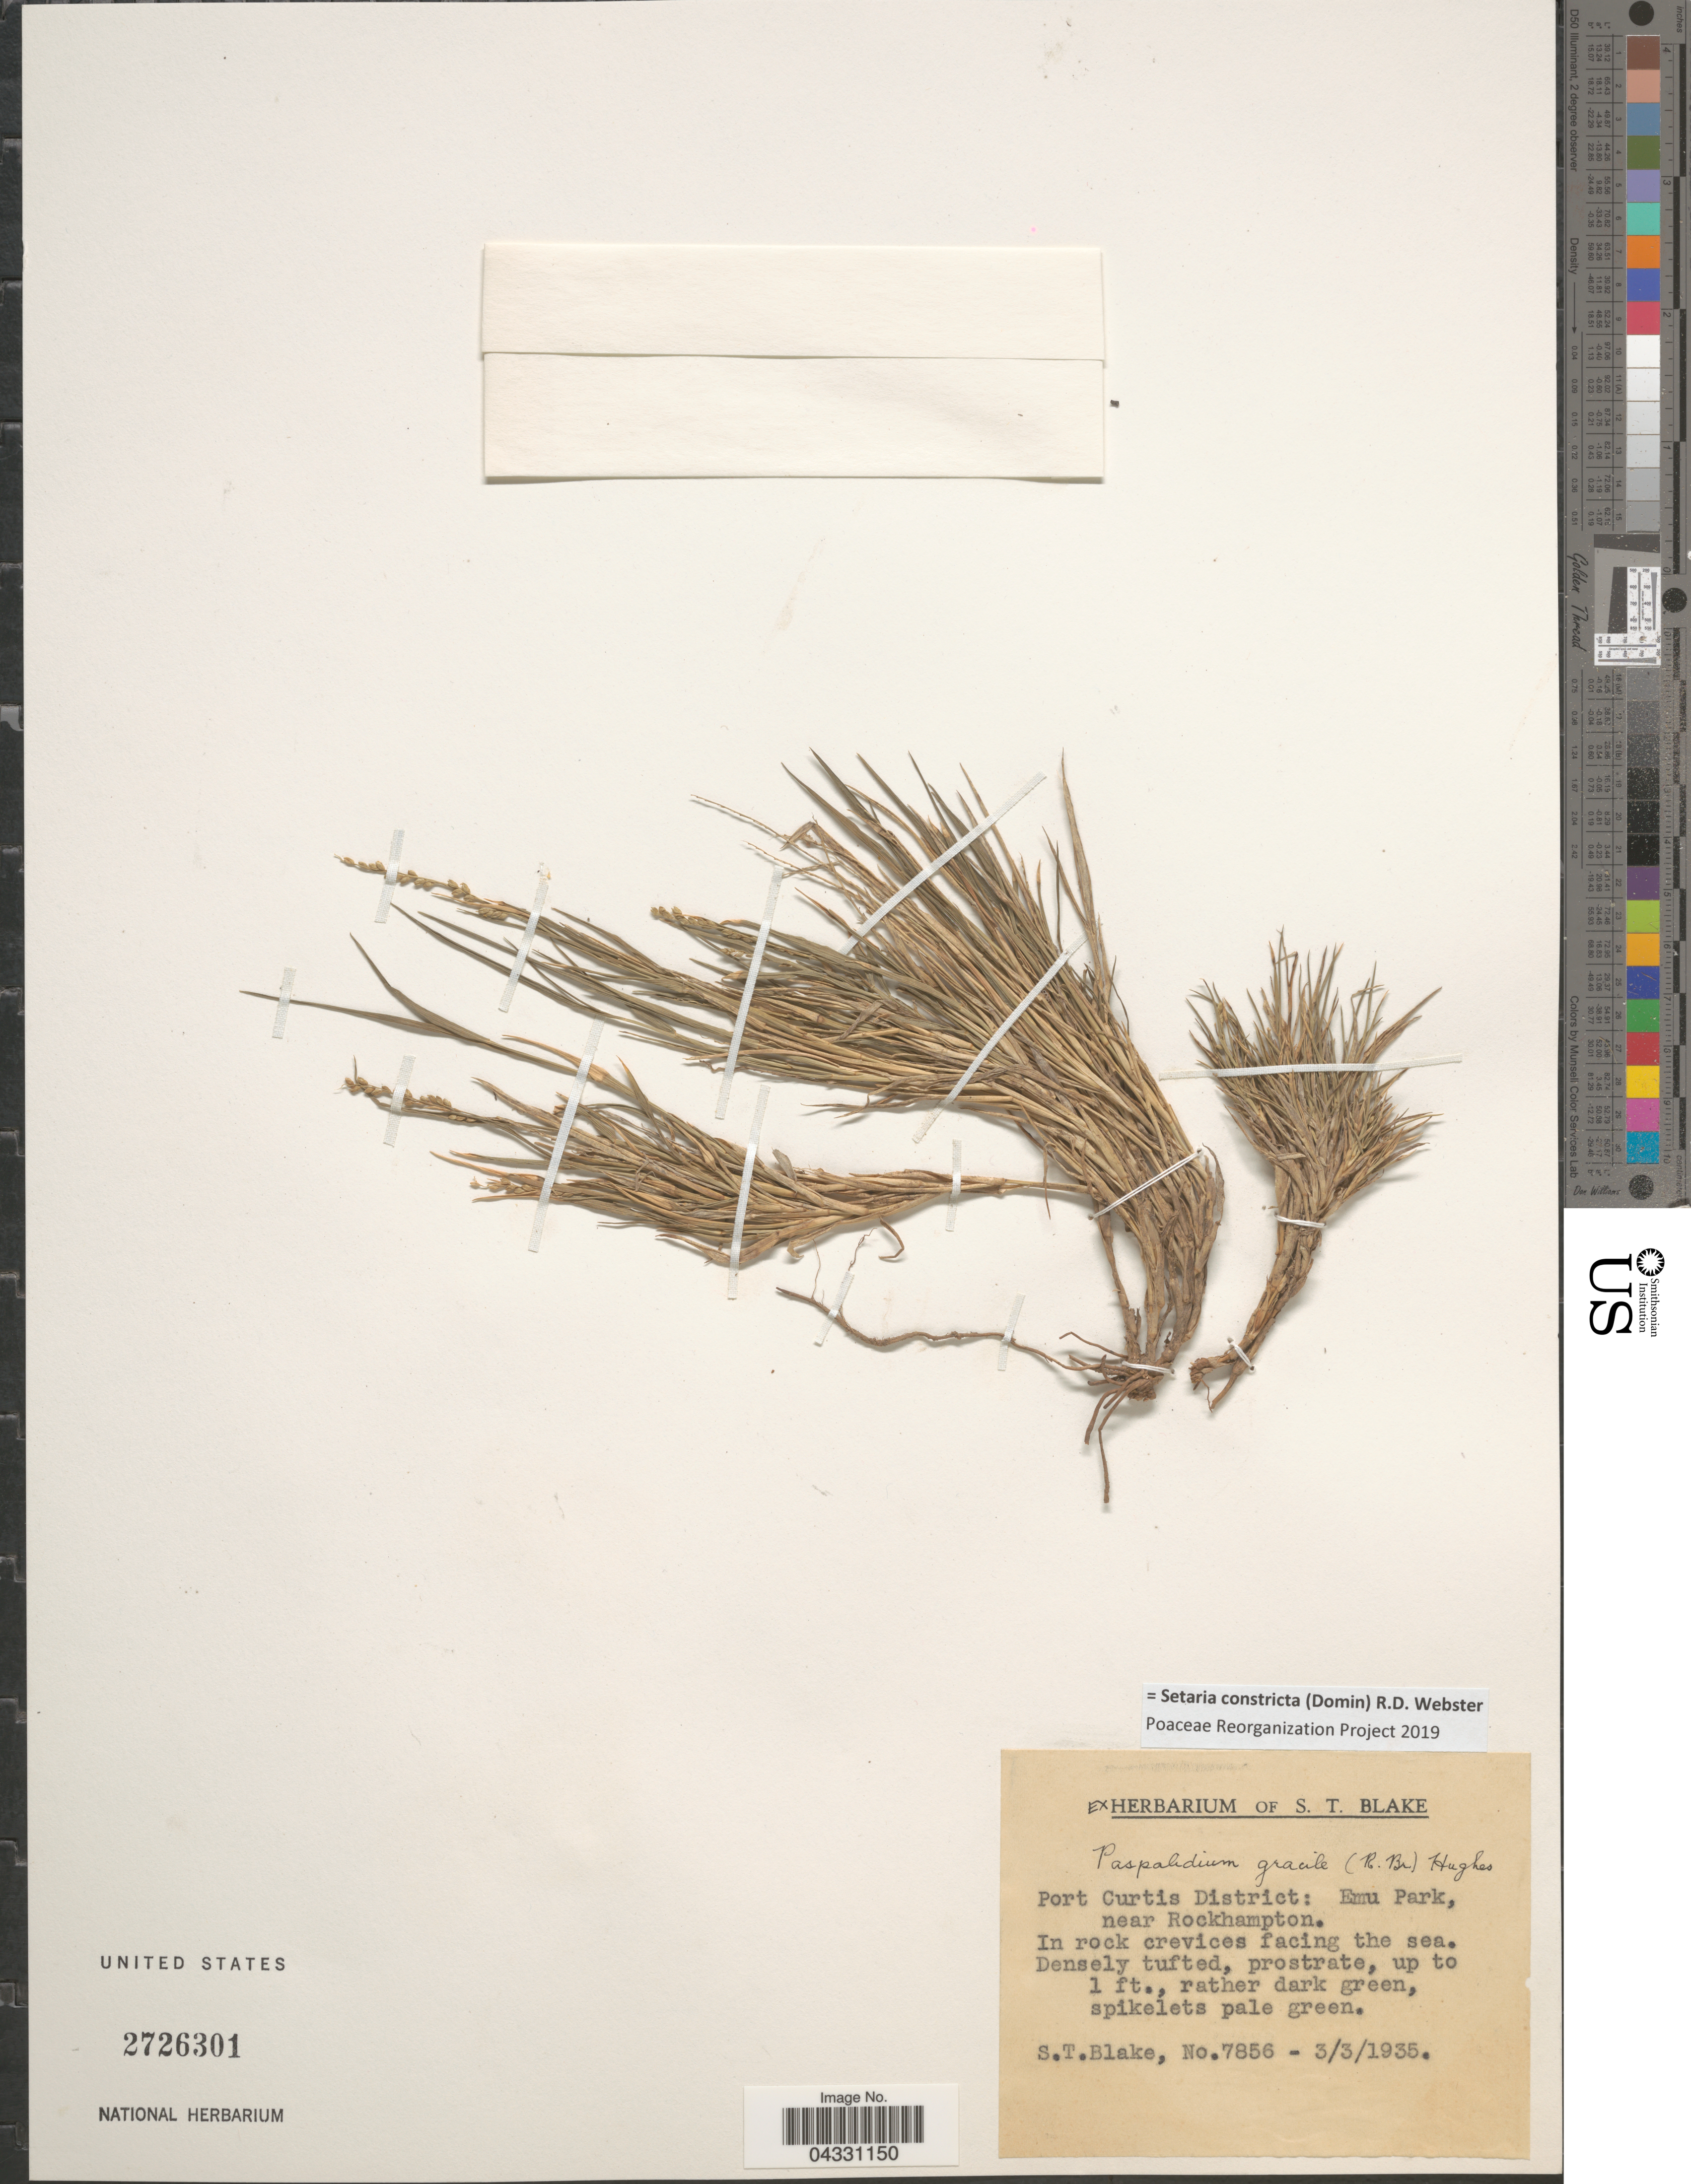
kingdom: Plantae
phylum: Tracheophyta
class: Liliopsida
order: Poales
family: Poaceae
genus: Setaria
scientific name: Setaria constricta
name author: (Domin) R.D. Webster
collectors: S. T. Blake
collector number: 7856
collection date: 1935-03-03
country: Australia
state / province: Queensland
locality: Port Curtis District: Emu Park, near Rockhampton. In rock crevices facing the sea.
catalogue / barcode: US 2726301